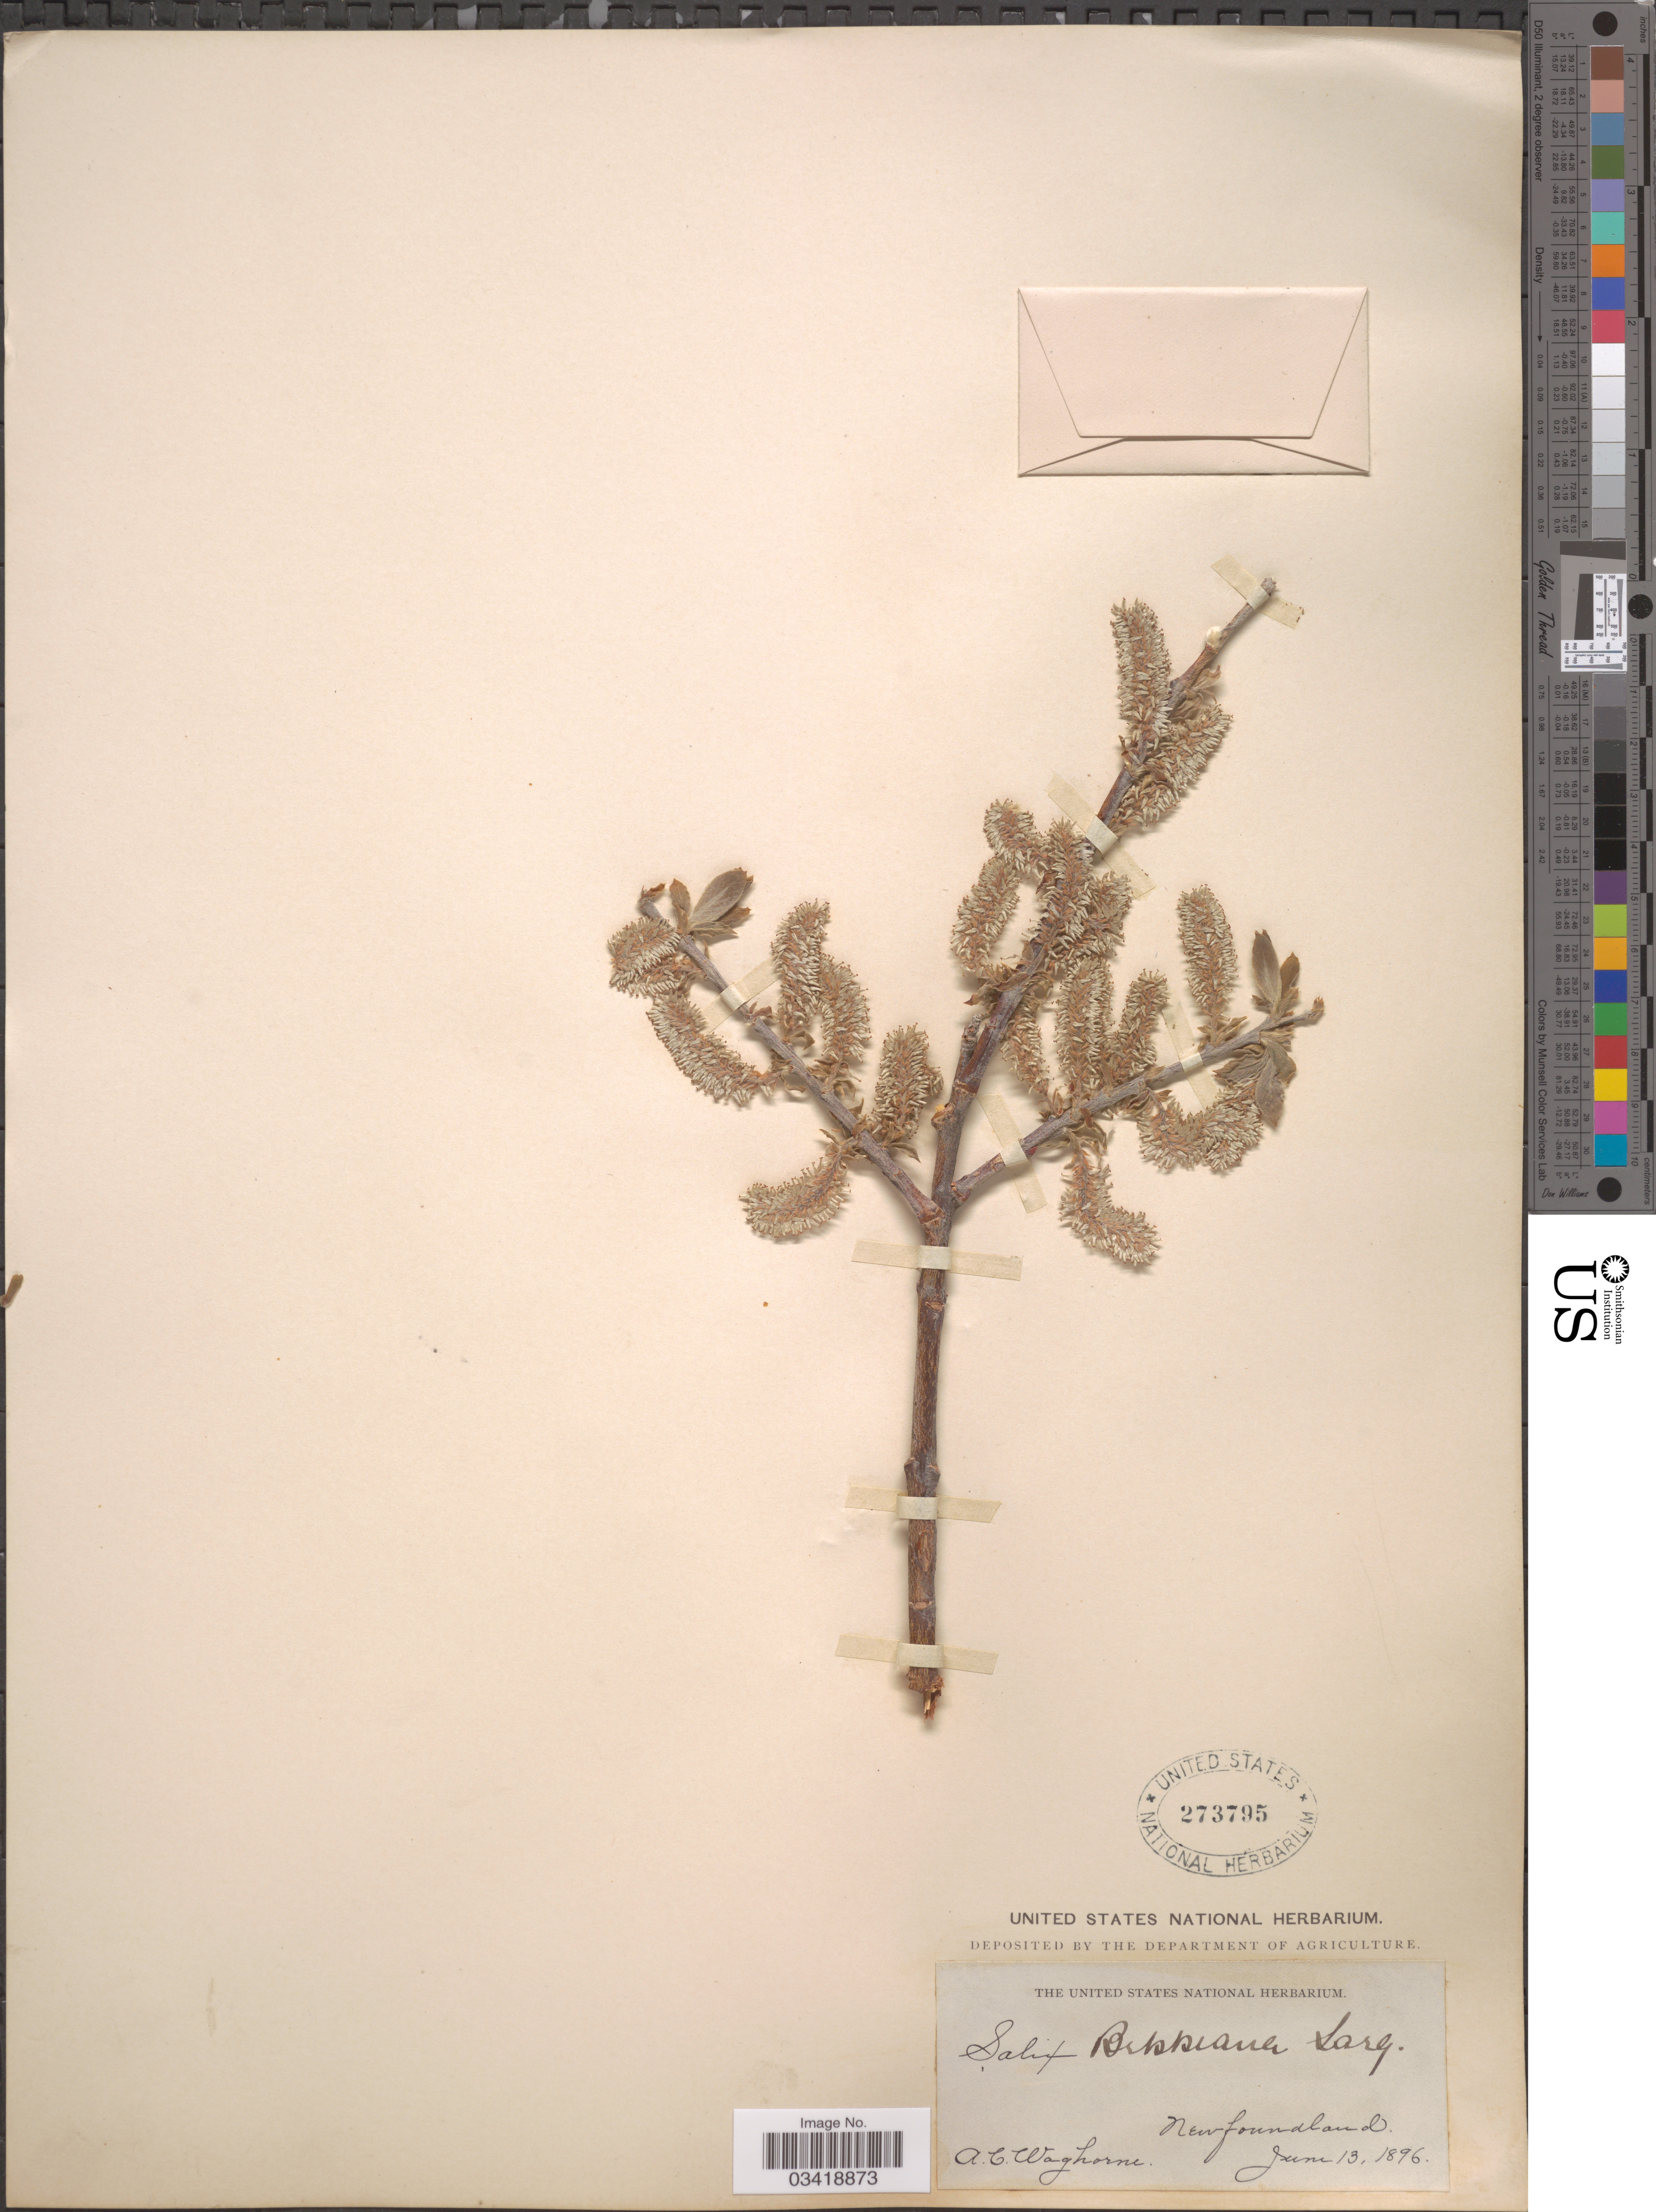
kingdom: Plantae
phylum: Tracheophyta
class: Magnoliopsida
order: Malpighiales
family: Salicaceae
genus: Salix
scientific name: Salix bebbiana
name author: Sarg.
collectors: A. Waghorne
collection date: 1896-06-13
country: Canada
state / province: Newfoundland and Labrador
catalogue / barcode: US 273795